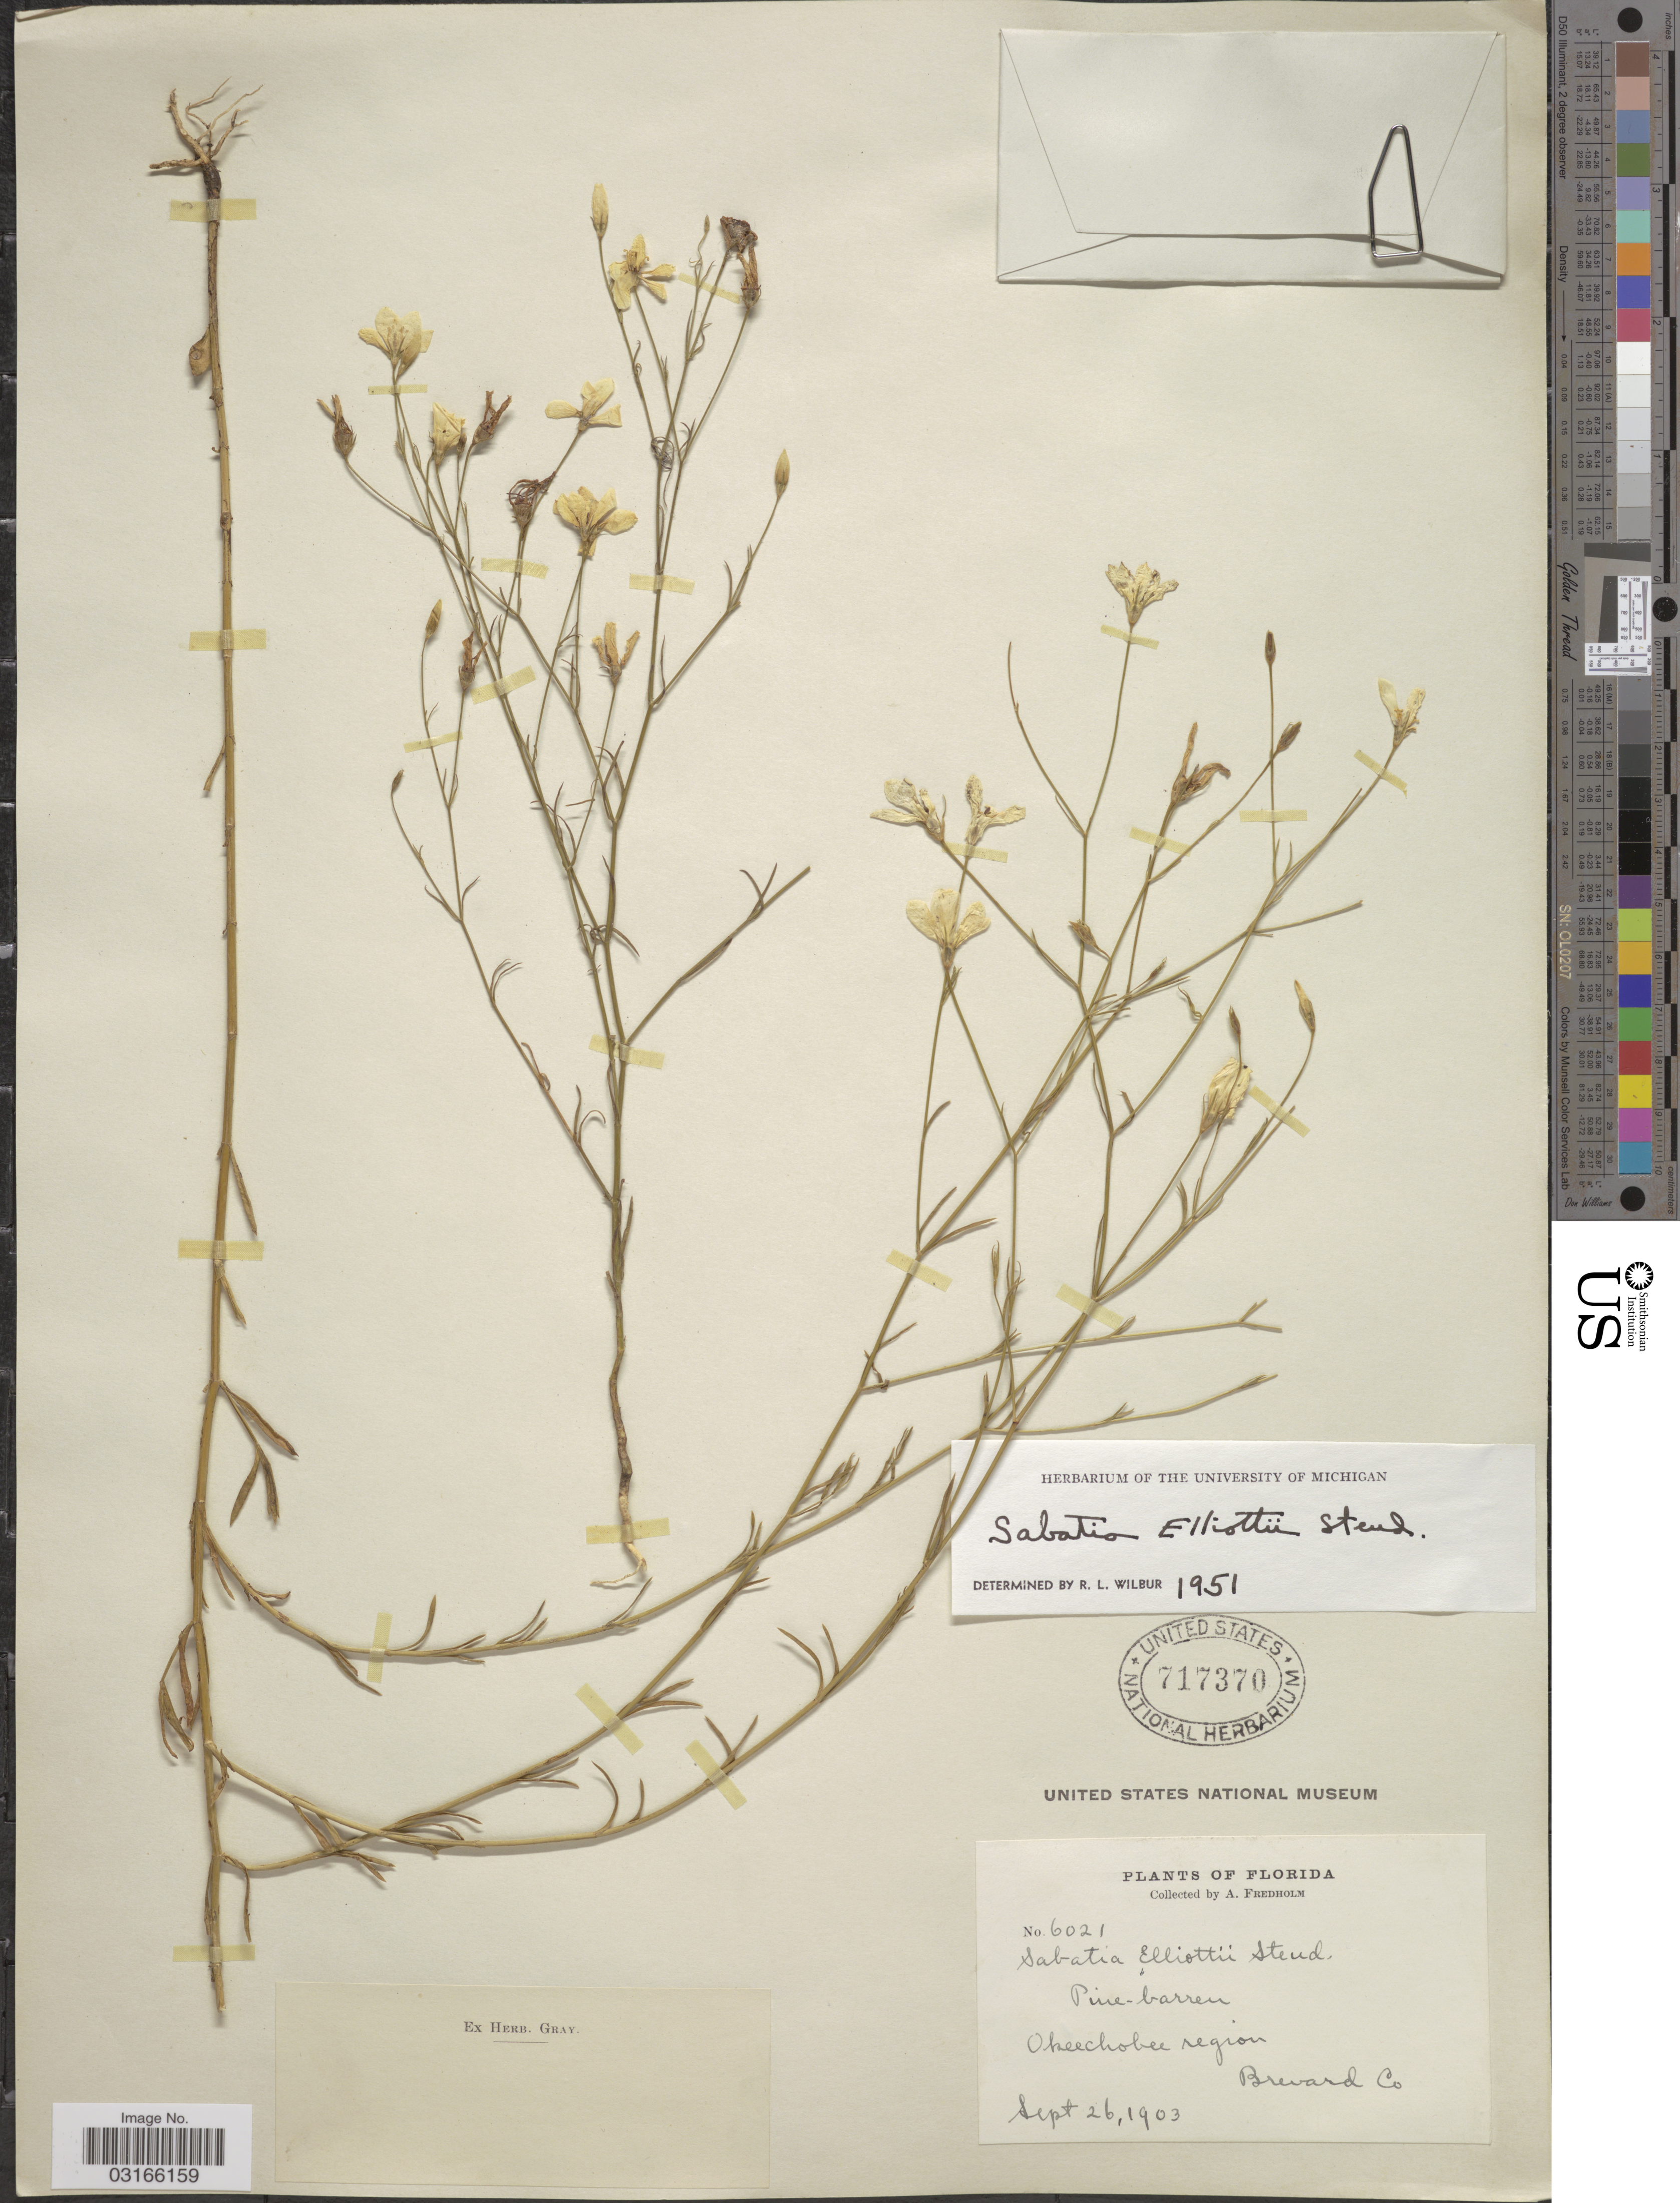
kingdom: Plantae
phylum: Tracheophyta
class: Magnoliopsida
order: Gentianales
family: Gentianaceae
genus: Sabatia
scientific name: Sabatia brevifolia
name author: Raf.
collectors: A. Fredholm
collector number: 6021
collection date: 1903-09-26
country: United States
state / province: Florida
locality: Pine-barren, Okeechobee region, Breward Co.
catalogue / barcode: US 717370